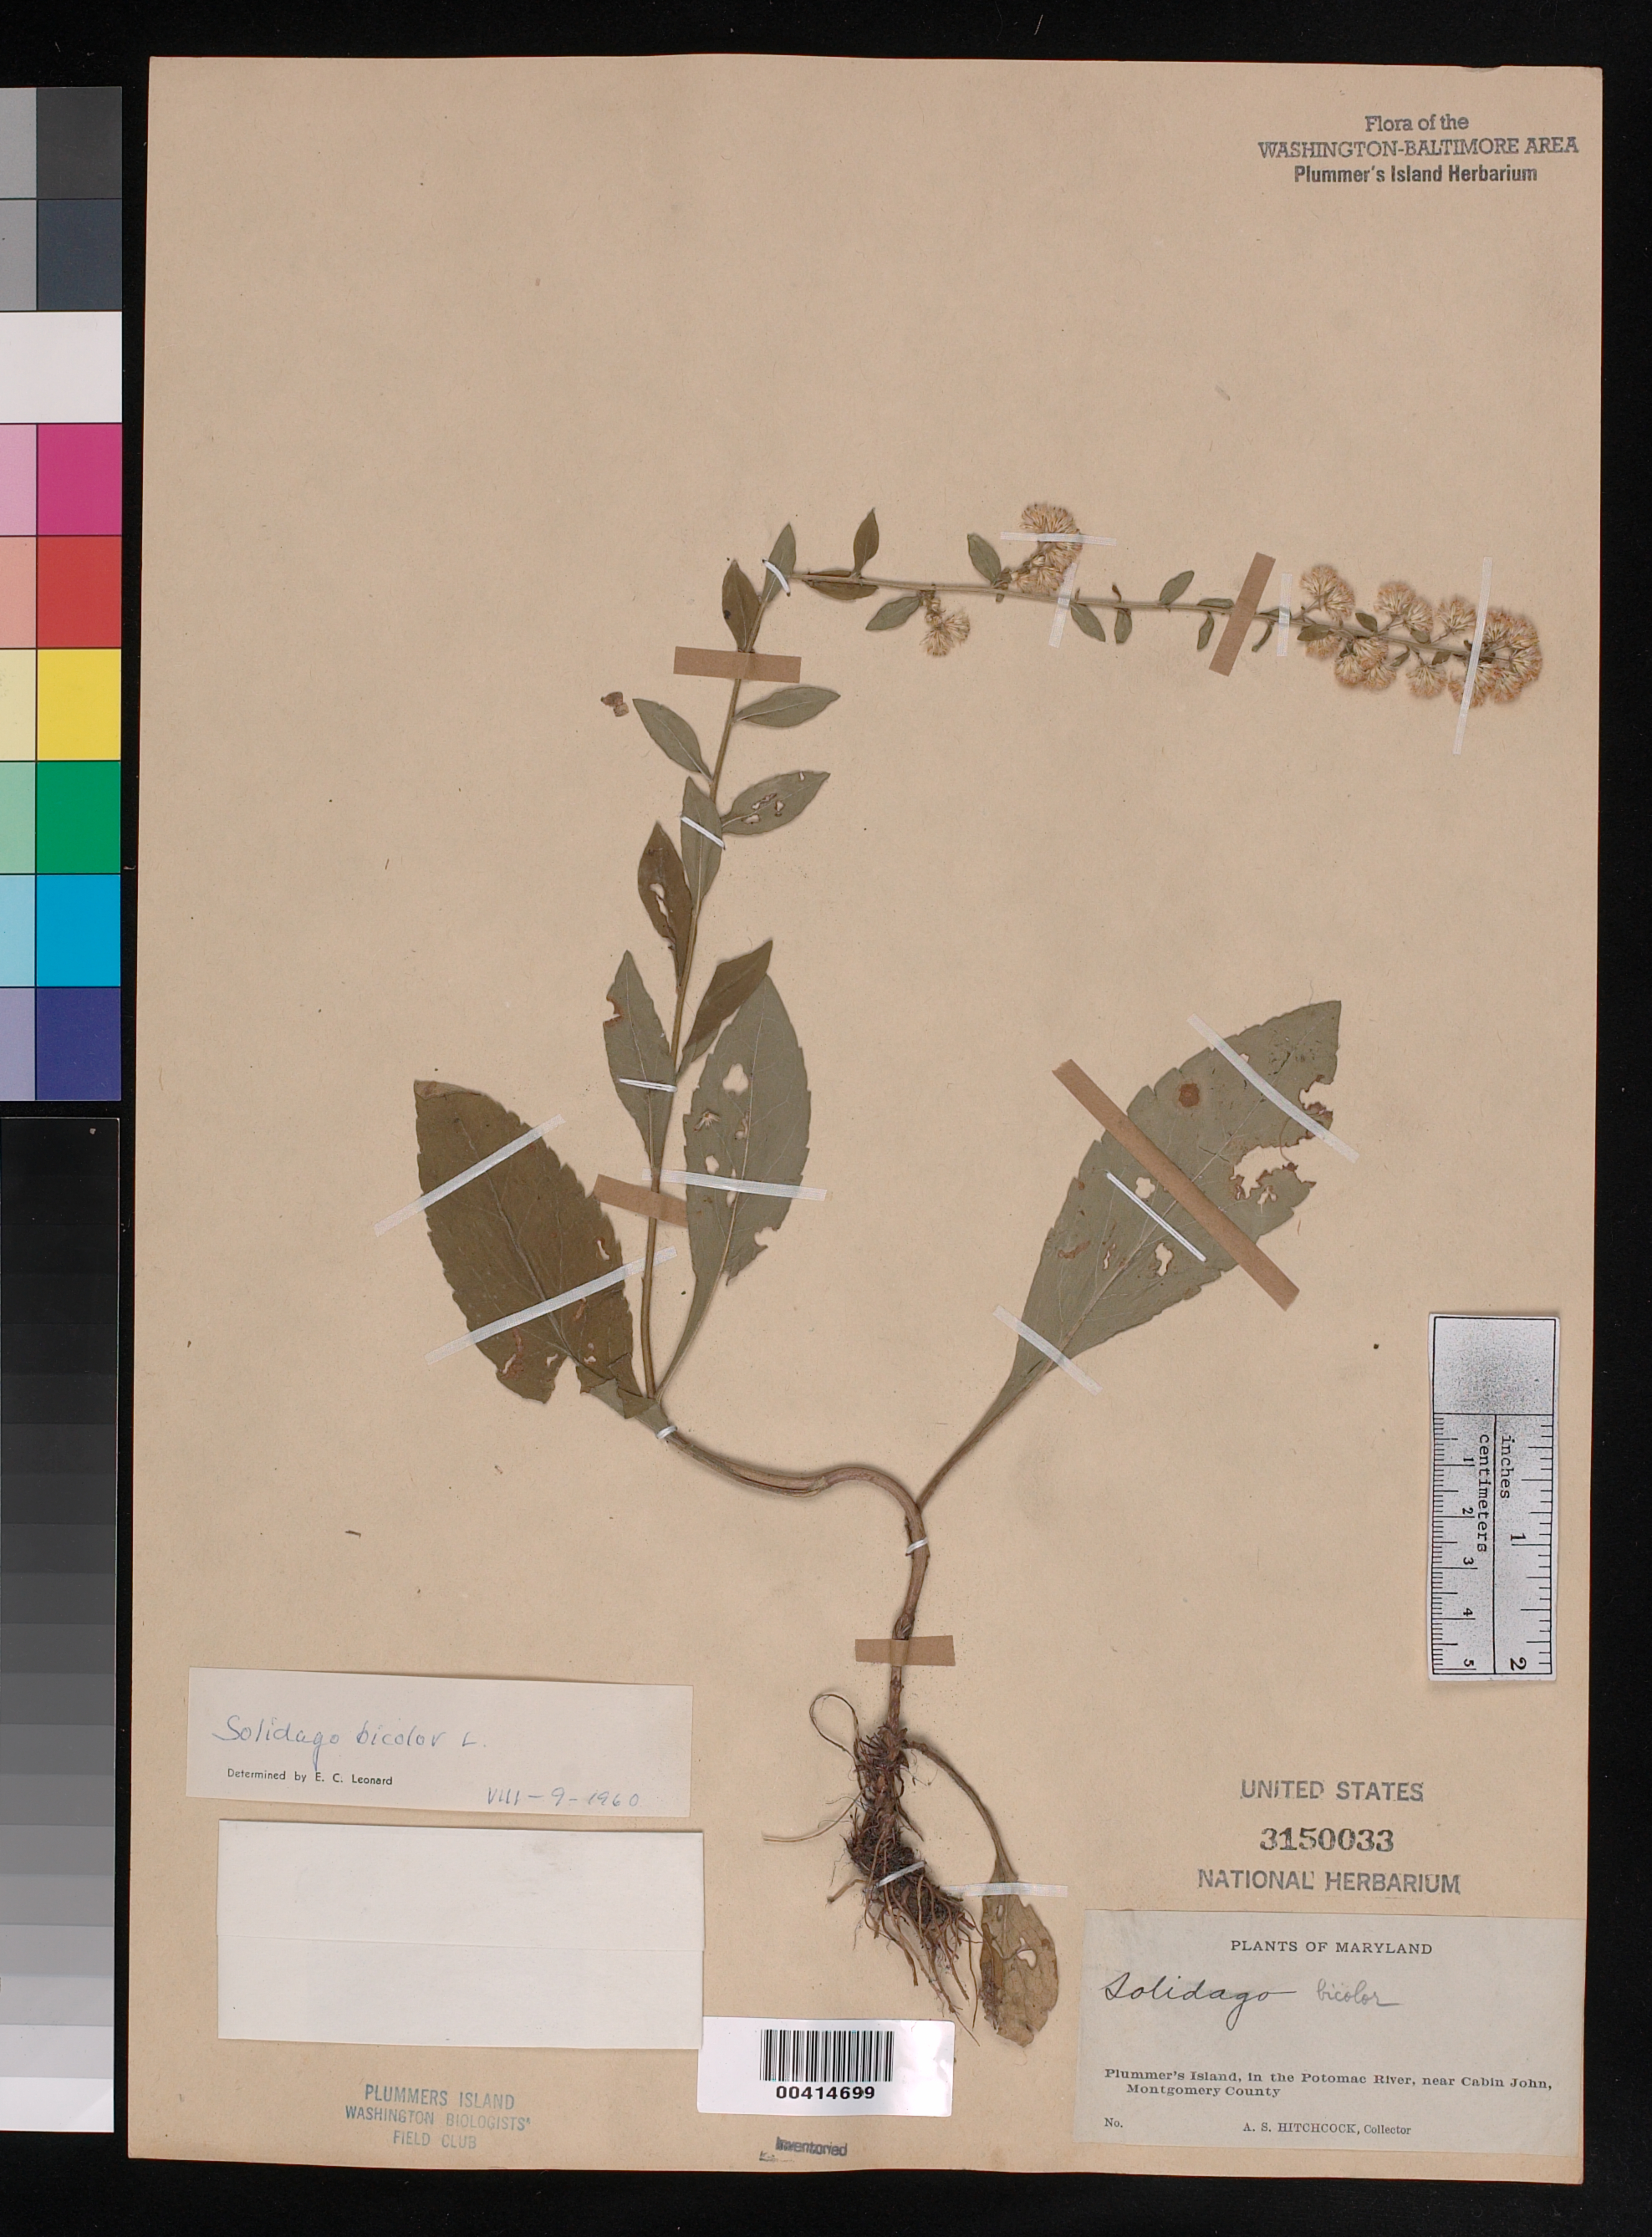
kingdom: Plantae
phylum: Tracheophyta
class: Magnoliopsida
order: Asterales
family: Asteraceae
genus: Solidago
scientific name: Solidago bicolor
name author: L.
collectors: A. S. Hitchcock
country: United States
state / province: Maryland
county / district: Montgomery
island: Plummers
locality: Plummer's Island C. & O. Canal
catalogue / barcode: US 3150033